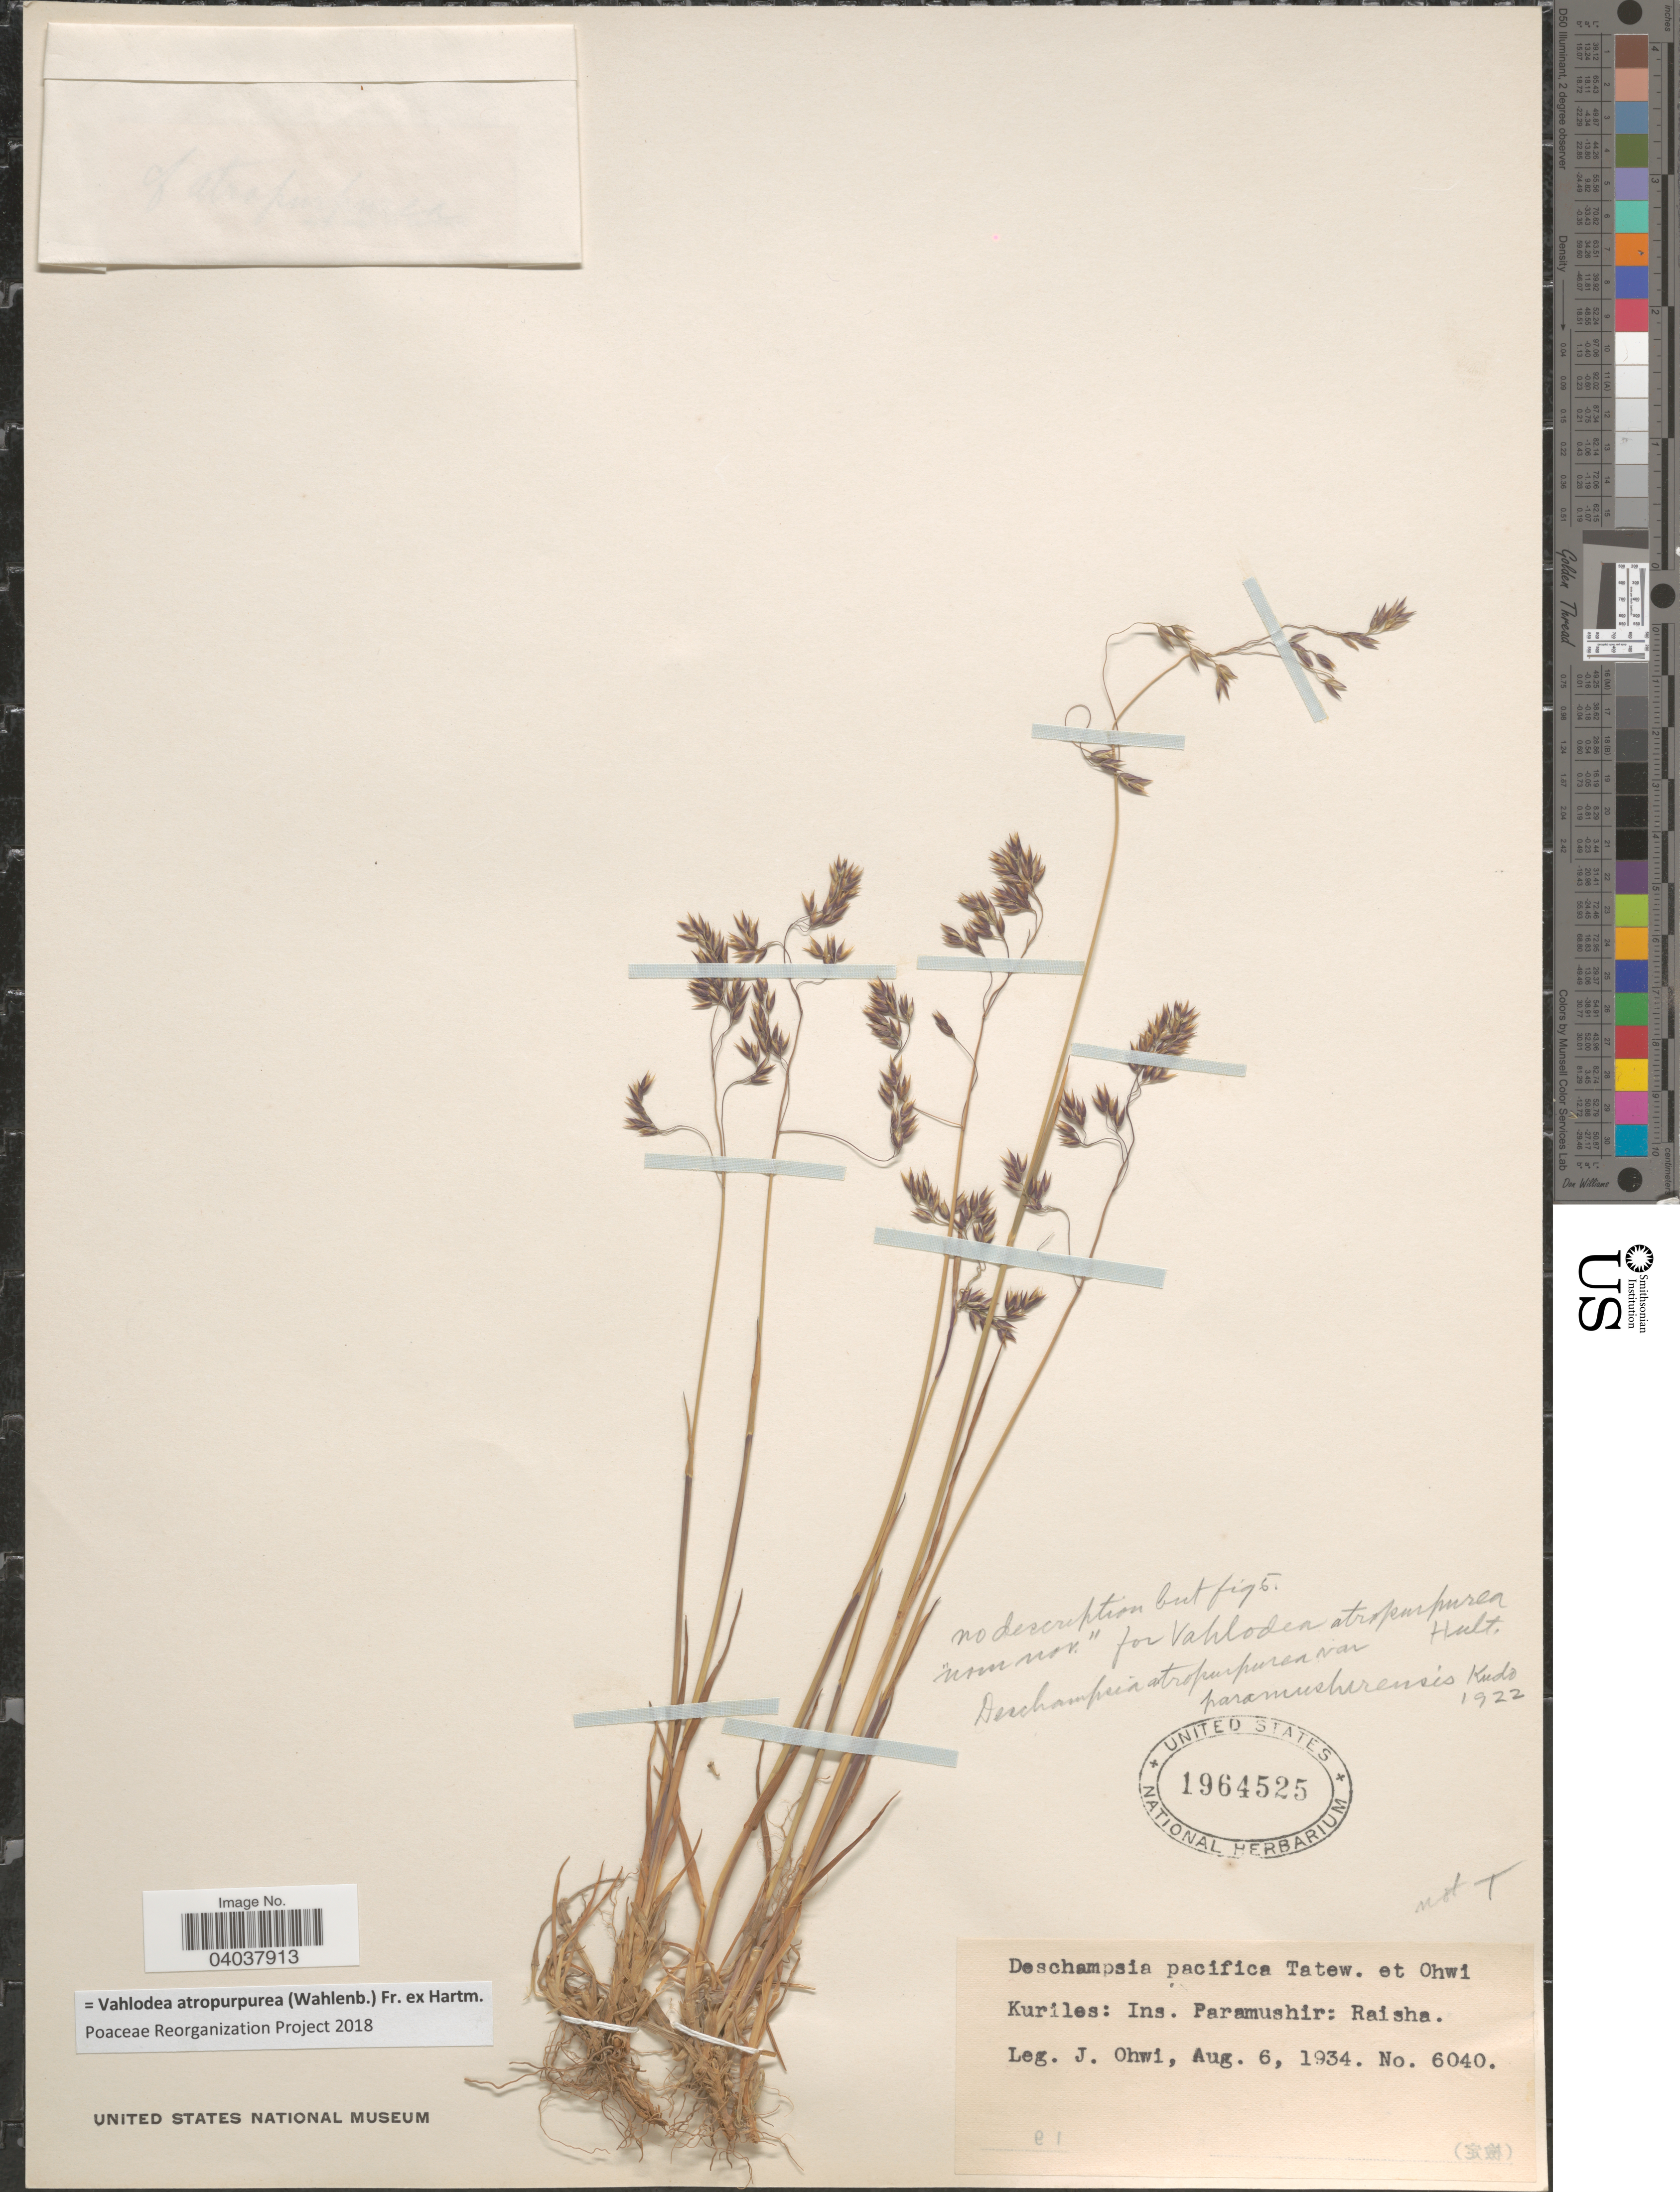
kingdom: Plantae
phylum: Tracheophyta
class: Liliopsida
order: Poales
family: Poaceae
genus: Vahlodea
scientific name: Vahlodea atropurpurea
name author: (Wahlenb.) Fr. ex Hartm.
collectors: J. Ohwi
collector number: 6040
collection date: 1934-08-06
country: Russian Federation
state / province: Sakhalin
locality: Kuriles: Ins. Paramushir: Raisha.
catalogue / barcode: US 1964525